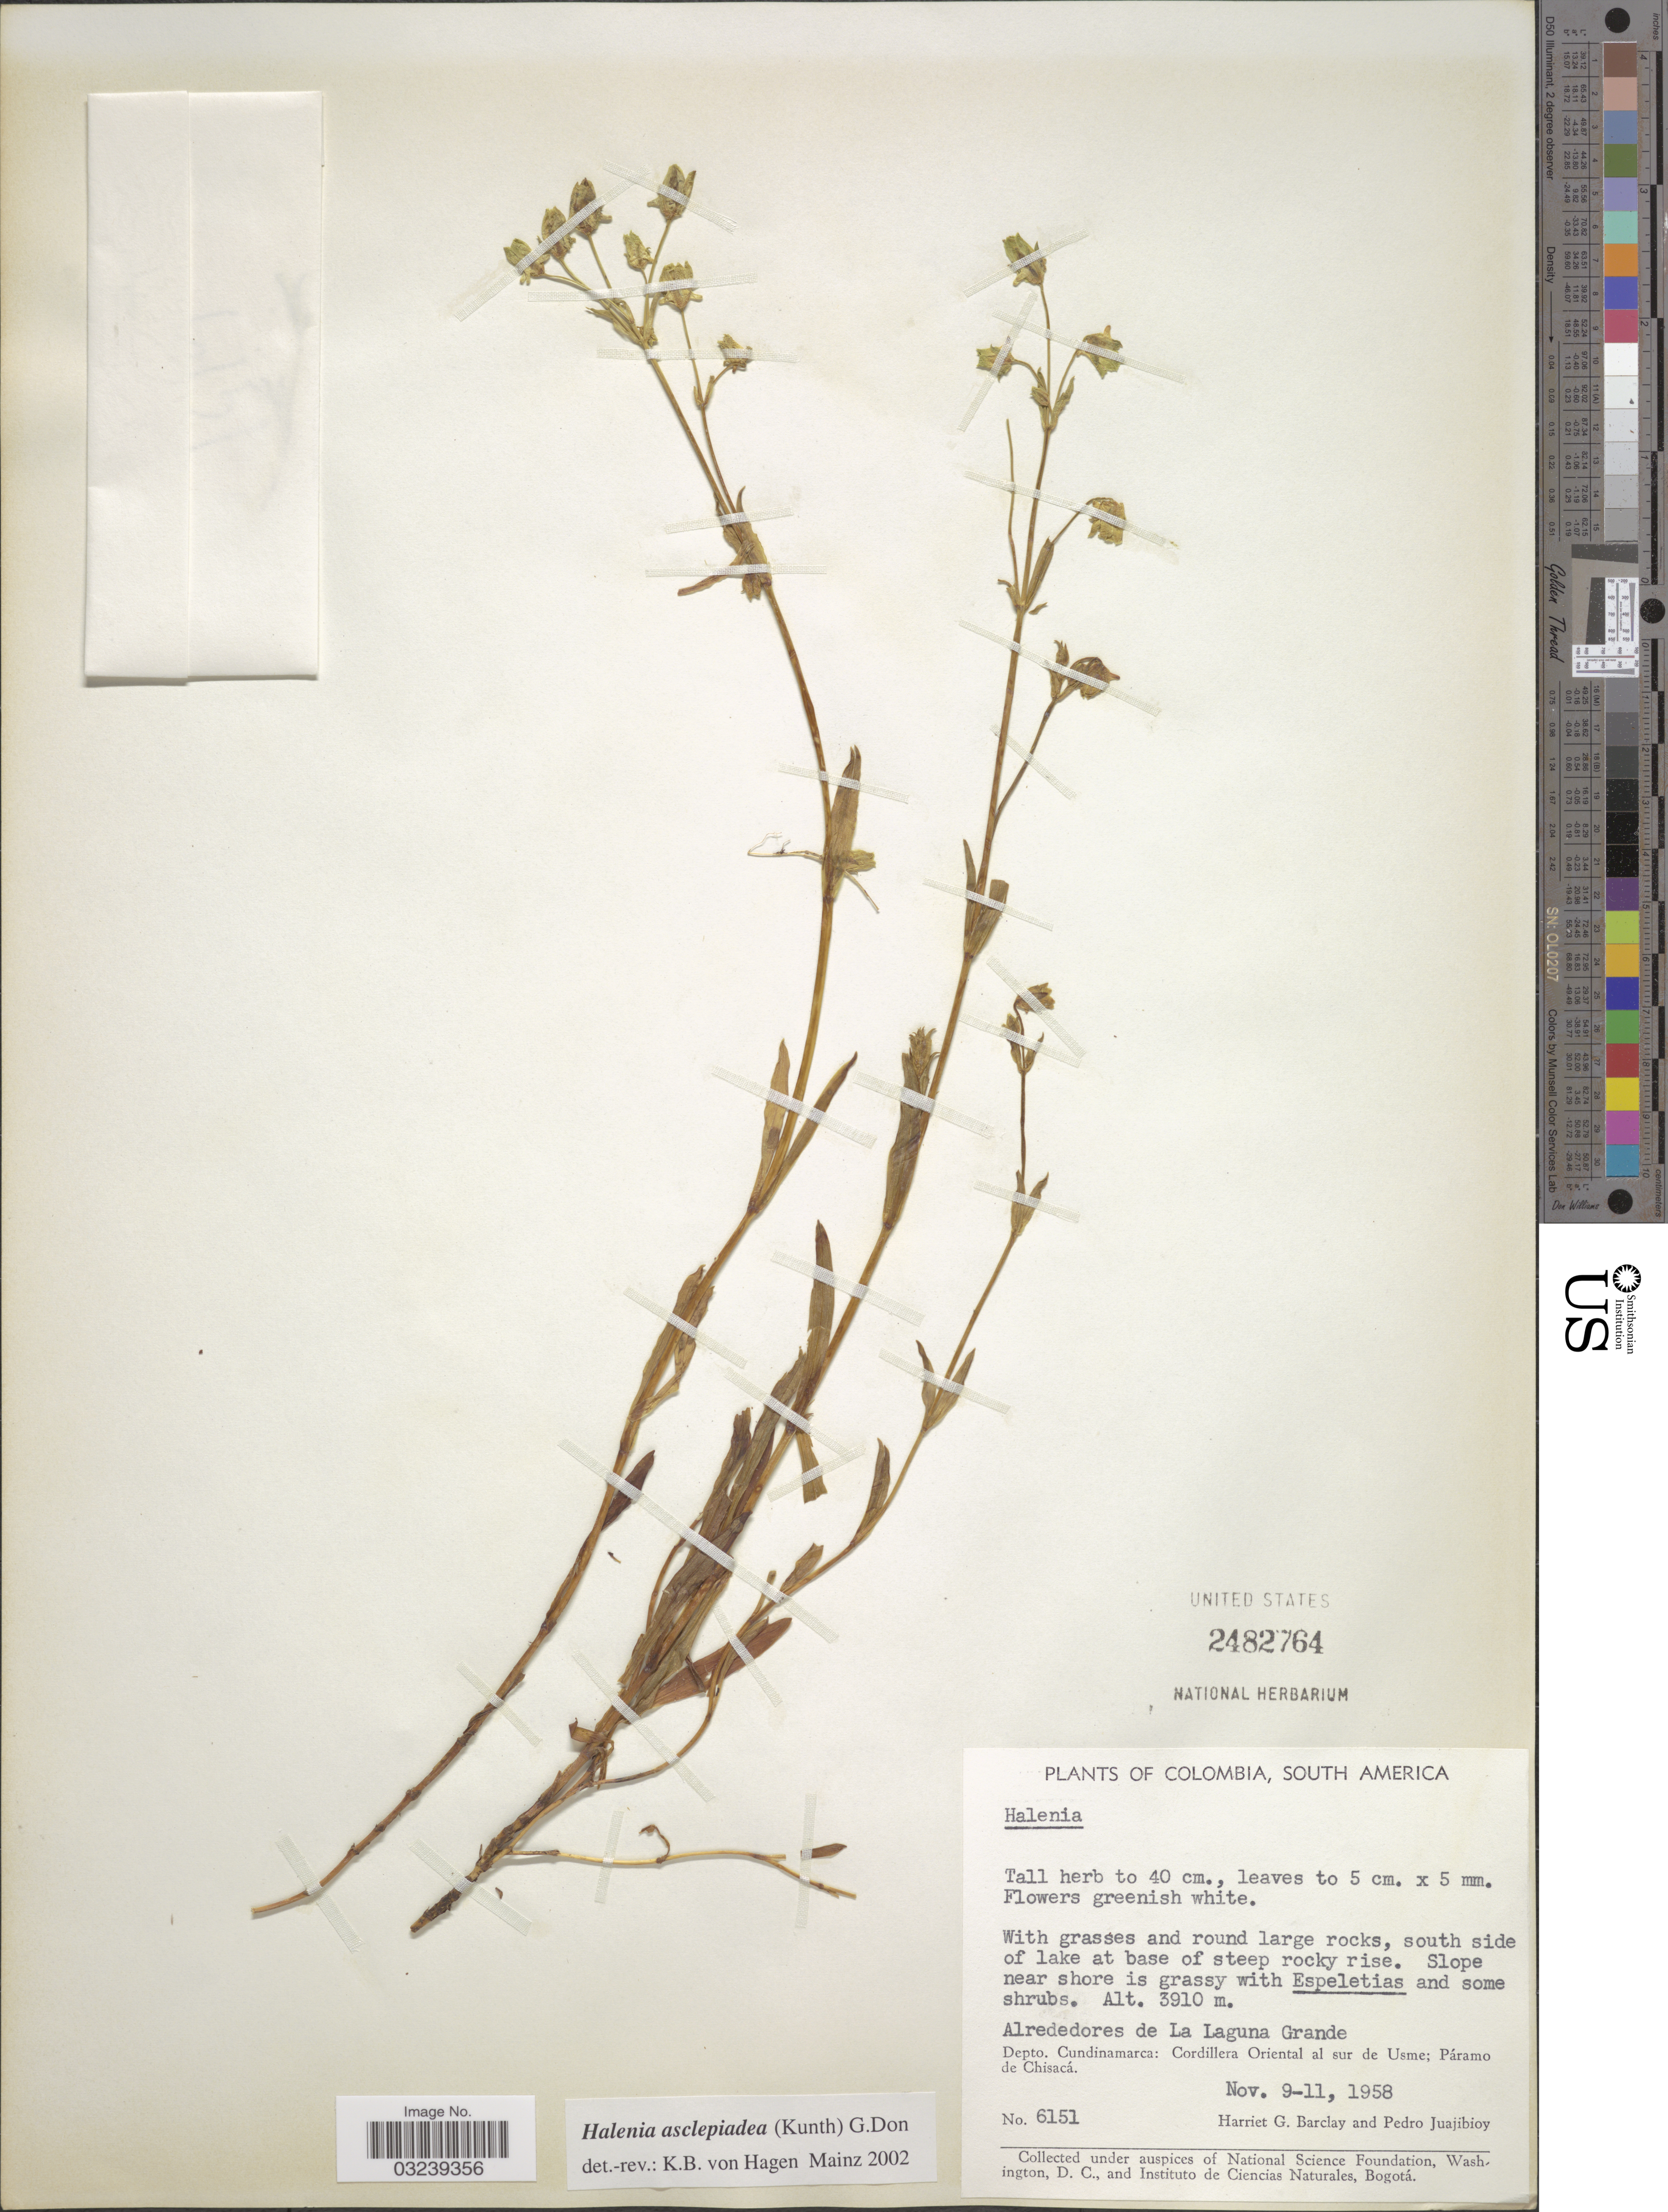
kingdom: Plantae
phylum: Tracheophyta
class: Magnoliopsida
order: Gentianales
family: Gentianaceae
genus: Halenia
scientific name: Halenia asclepiadea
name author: (Kunth) G. Don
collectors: H. G. Barclay & P. Juajibioy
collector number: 6151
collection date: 1958-11-09/1958-11-11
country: Colombia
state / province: Cundinamarca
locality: Alrededores de La Laguna Grande. Depto. Cundinamarca: Cordillera Oriental al sur de Usme; Páramo de Chisacá.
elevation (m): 3910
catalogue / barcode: US 2482764